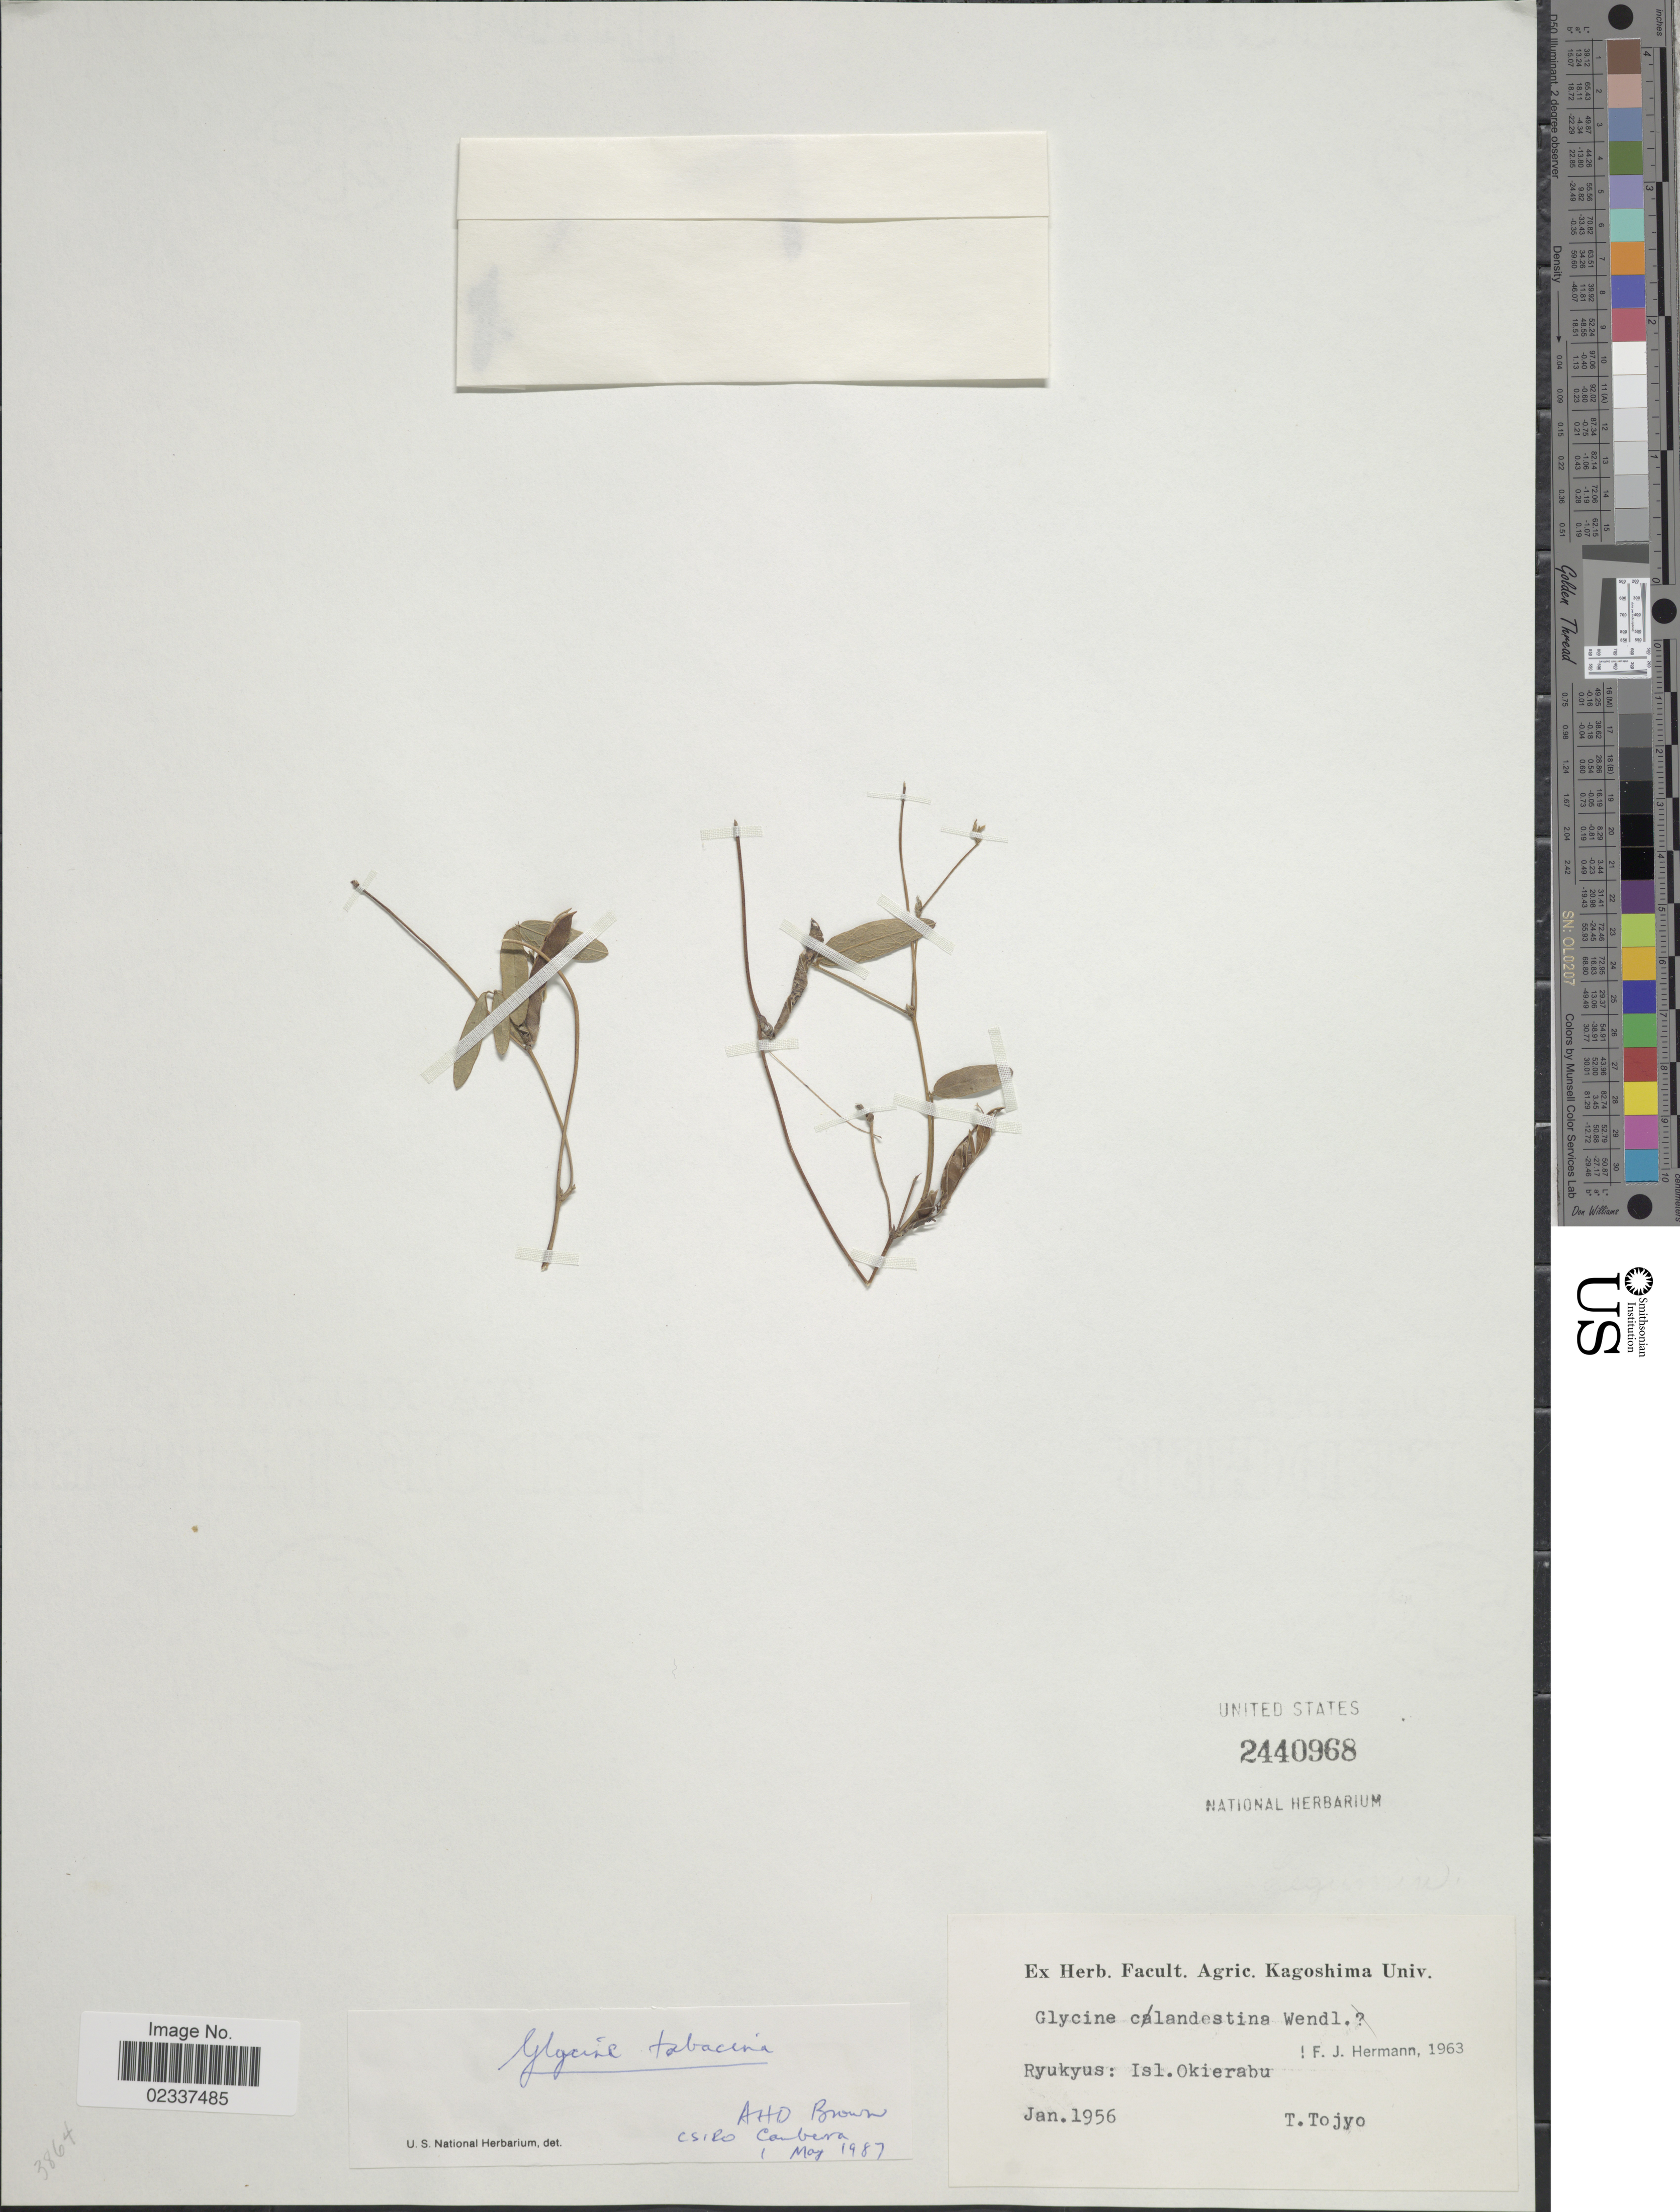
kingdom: Plantae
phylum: Tracheophyta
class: Magnoliopsida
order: Fabales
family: Fabaceae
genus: Glycine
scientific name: Glycine tabacina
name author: (Labill.) Benth.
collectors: T. Tojyo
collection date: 1956-01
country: Japan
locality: Ryukyus: Isl. Okierabu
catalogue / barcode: US 2440968